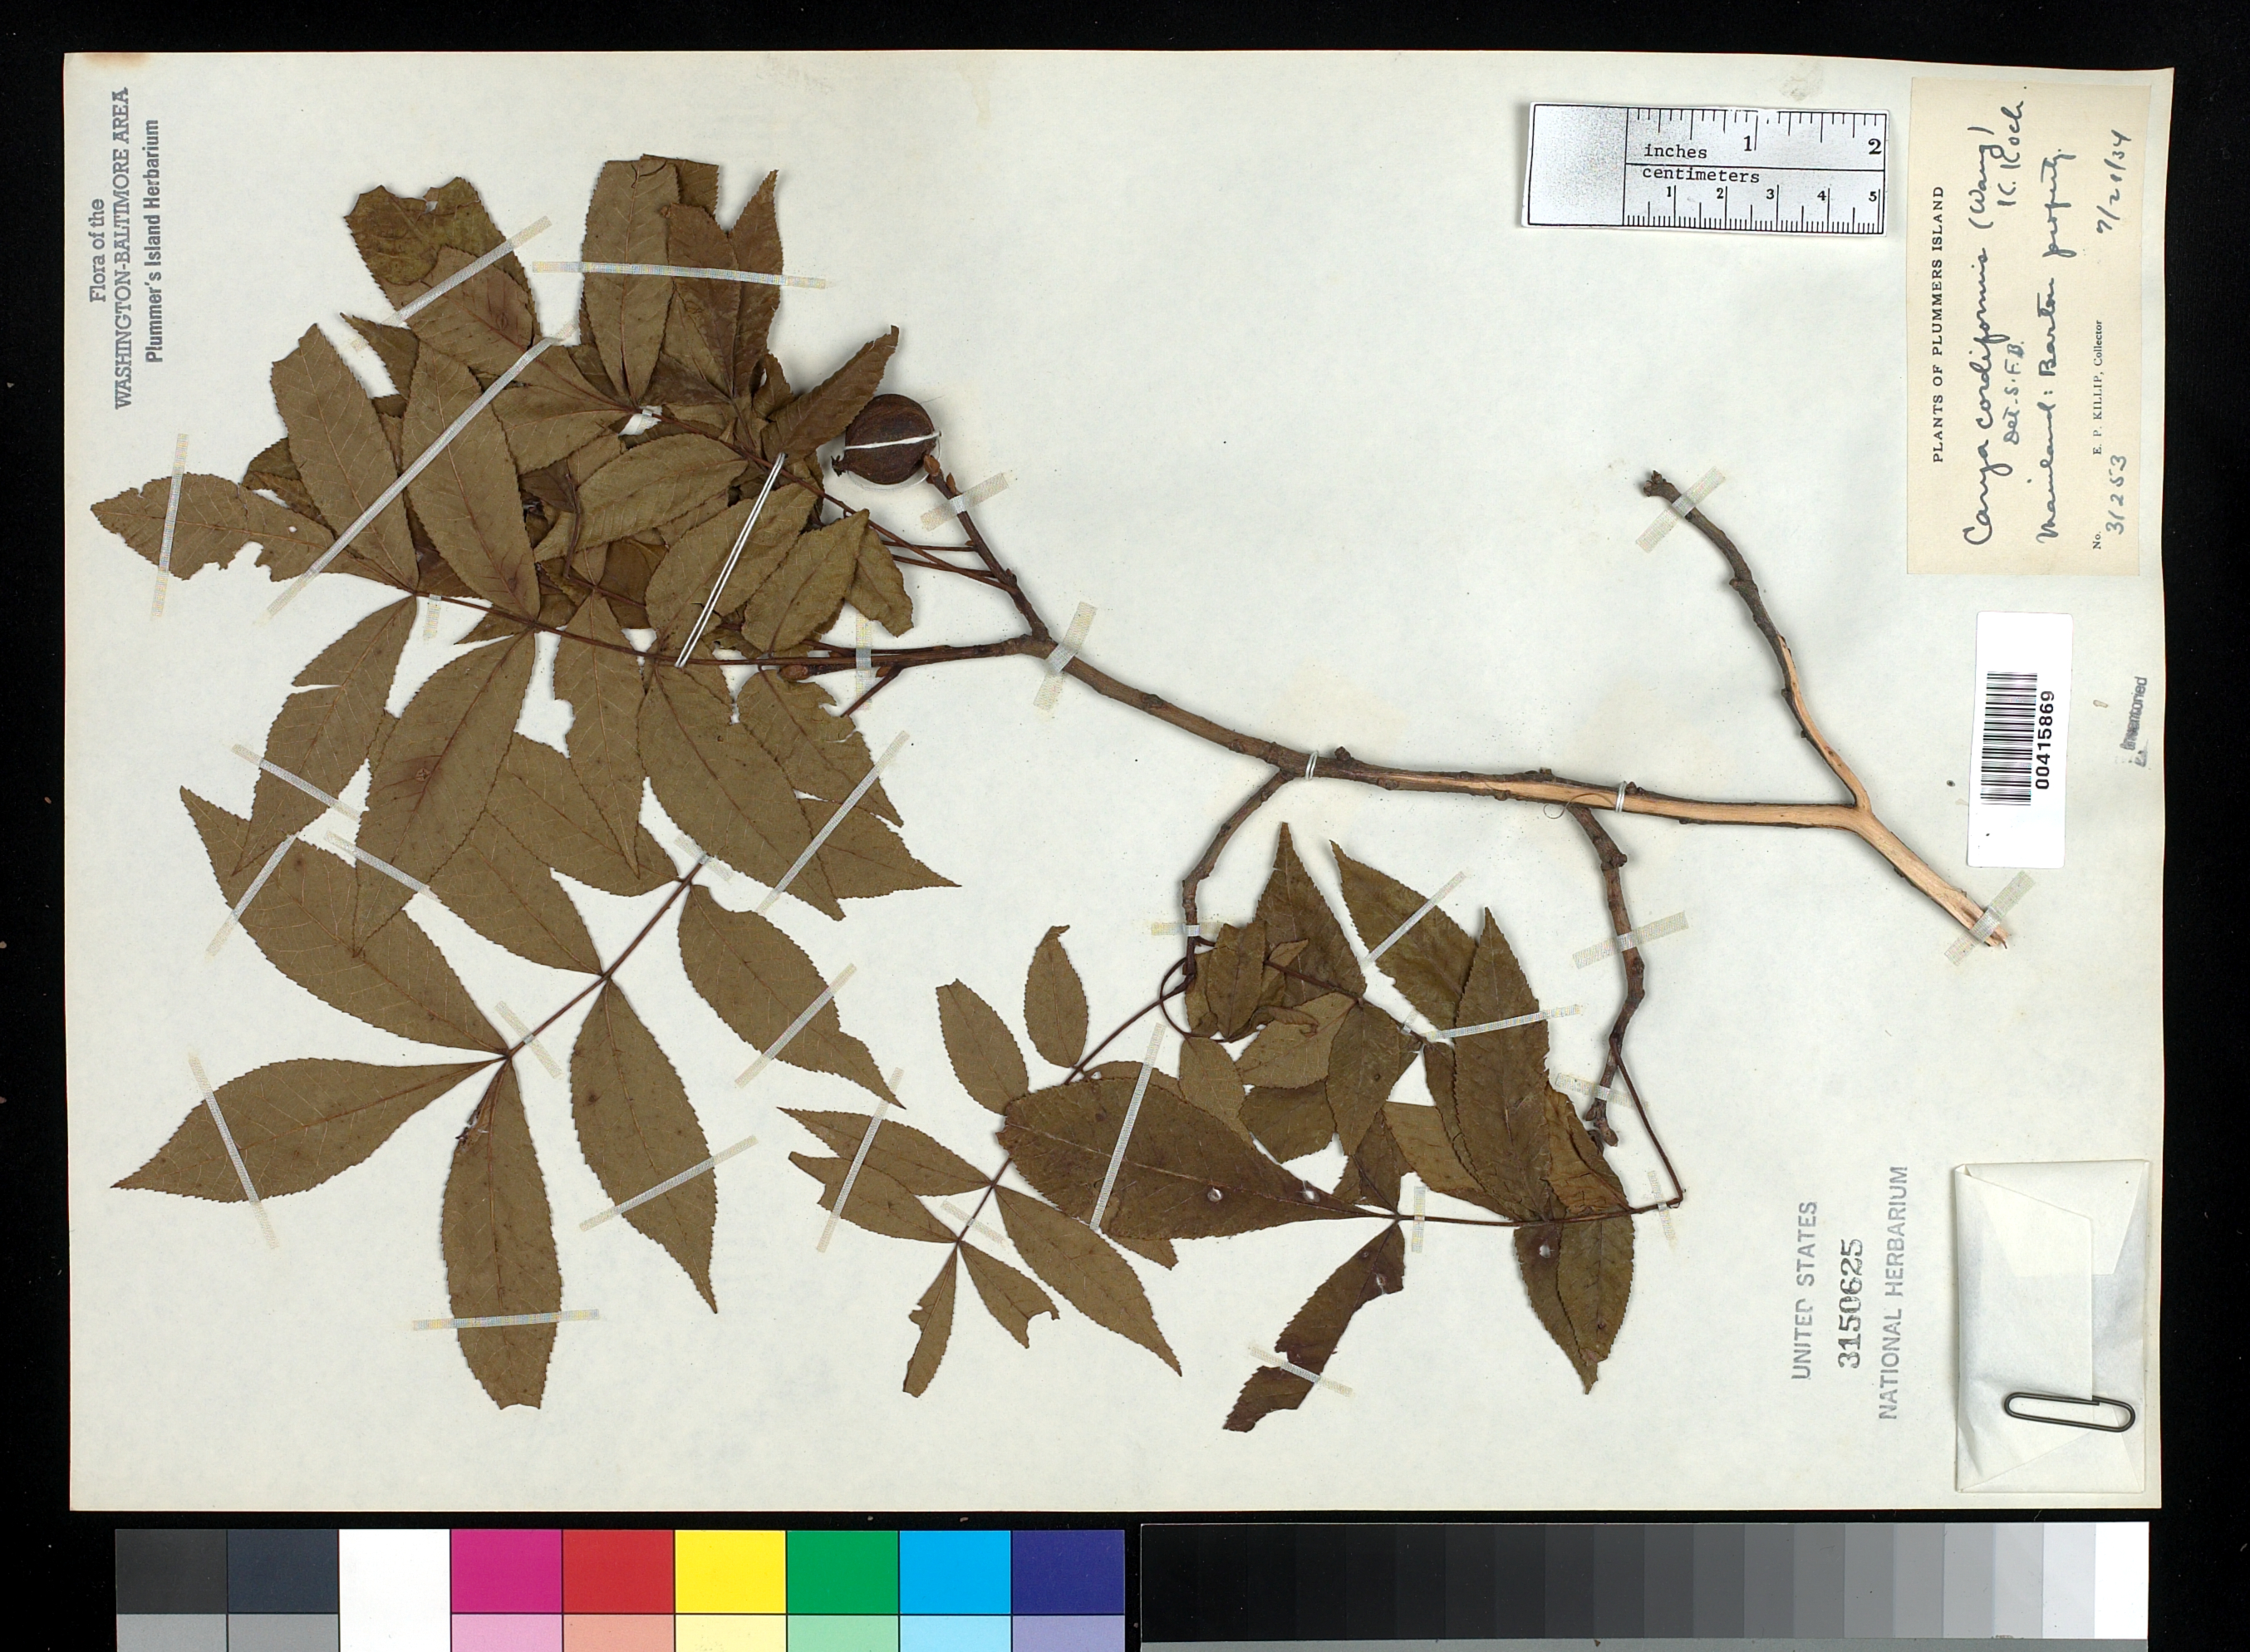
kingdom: Plantae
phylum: Tracheophyta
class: Magnoliopsida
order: Fagales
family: Juglandaceae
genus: Carya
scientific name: Carya cordiformis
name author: (Wangenh.) K. Koch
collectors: E. P. Killip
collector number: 31253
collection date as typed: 21 Jul 1934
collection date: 1934-07-21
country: United States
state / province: Maryland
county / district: Montgomery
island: Plummers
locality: Plummer's Island; Barton Property C. & O. Canal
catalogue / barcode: US 3150625